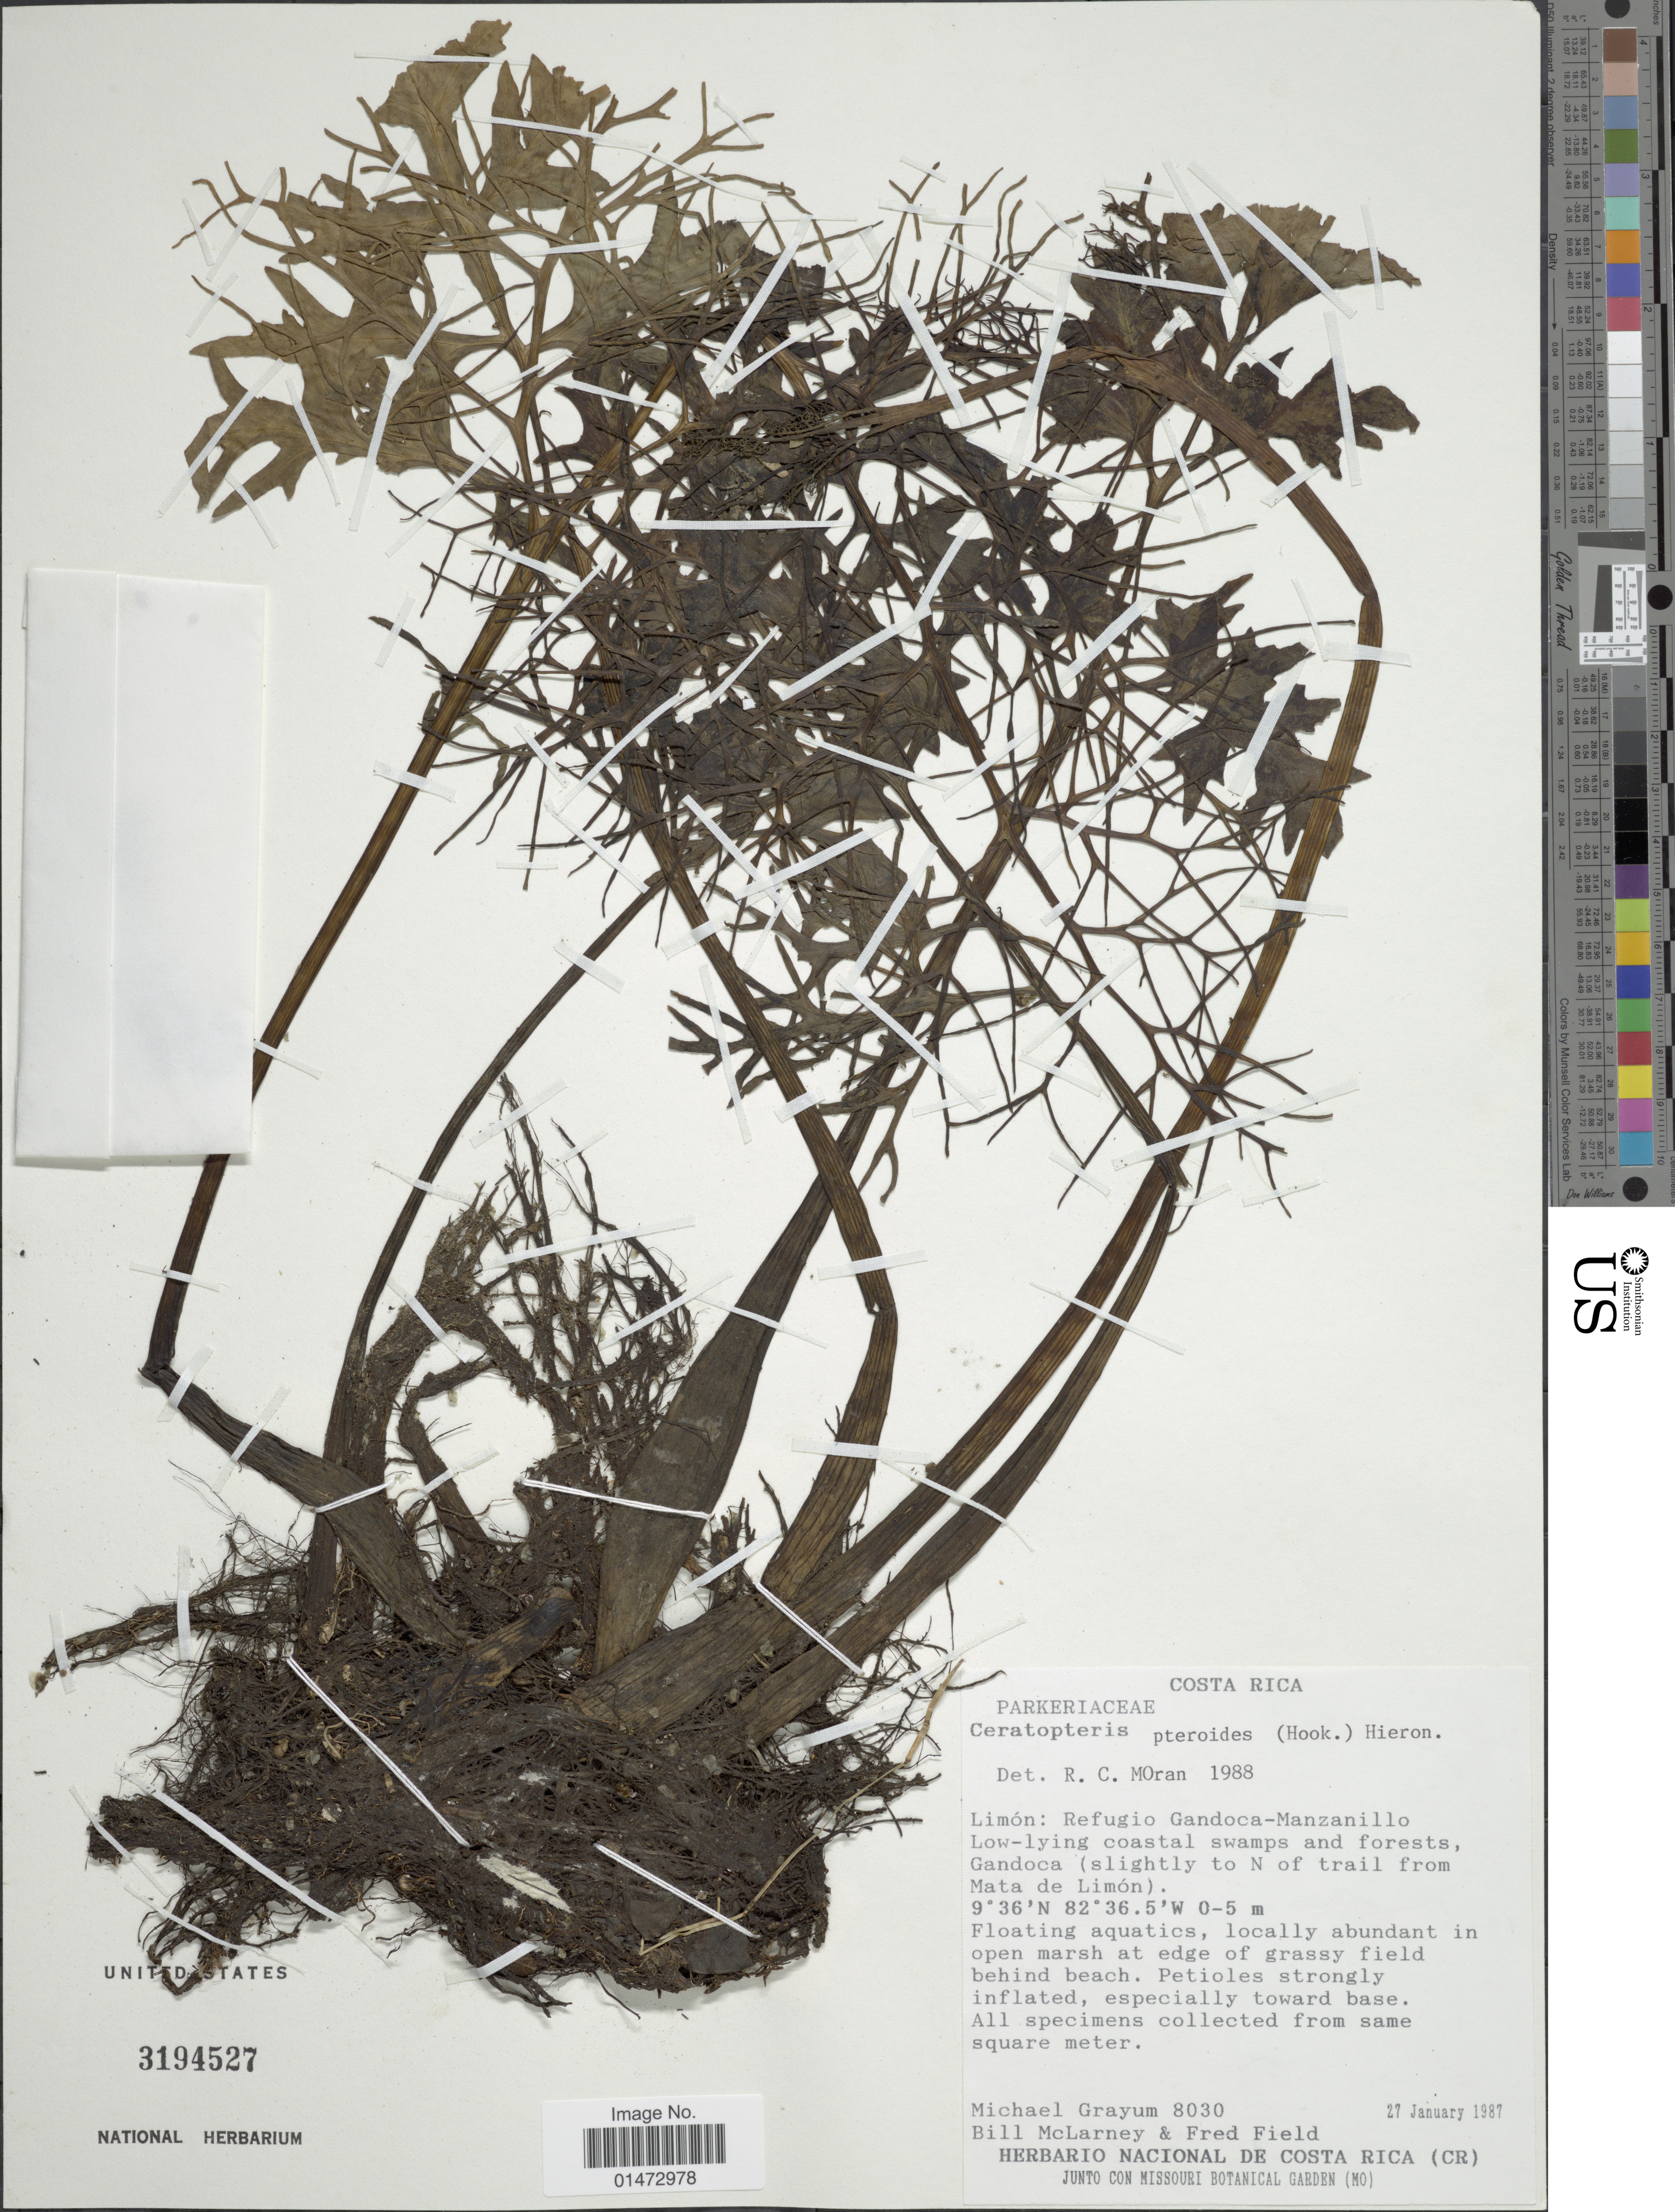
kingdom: Plantae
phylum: Tracheophyta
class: Polypodiopsida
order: Polypodiales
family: Pteridaceae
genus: Ceratopteris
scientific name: Ceratopteris pteridioides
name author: (Hook.) Hieron.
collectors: M. H. Grayum, B. McLarney & F. Field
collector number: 8030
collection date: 1987-01-27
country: Costa Rica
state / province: Limón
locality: Refugio Gandoca-Manzanillo Low-lying coastal swamps and forests, Gandoca (slightly to N of trail from Mata de Limón)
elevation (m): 0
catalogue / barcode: US 3194527